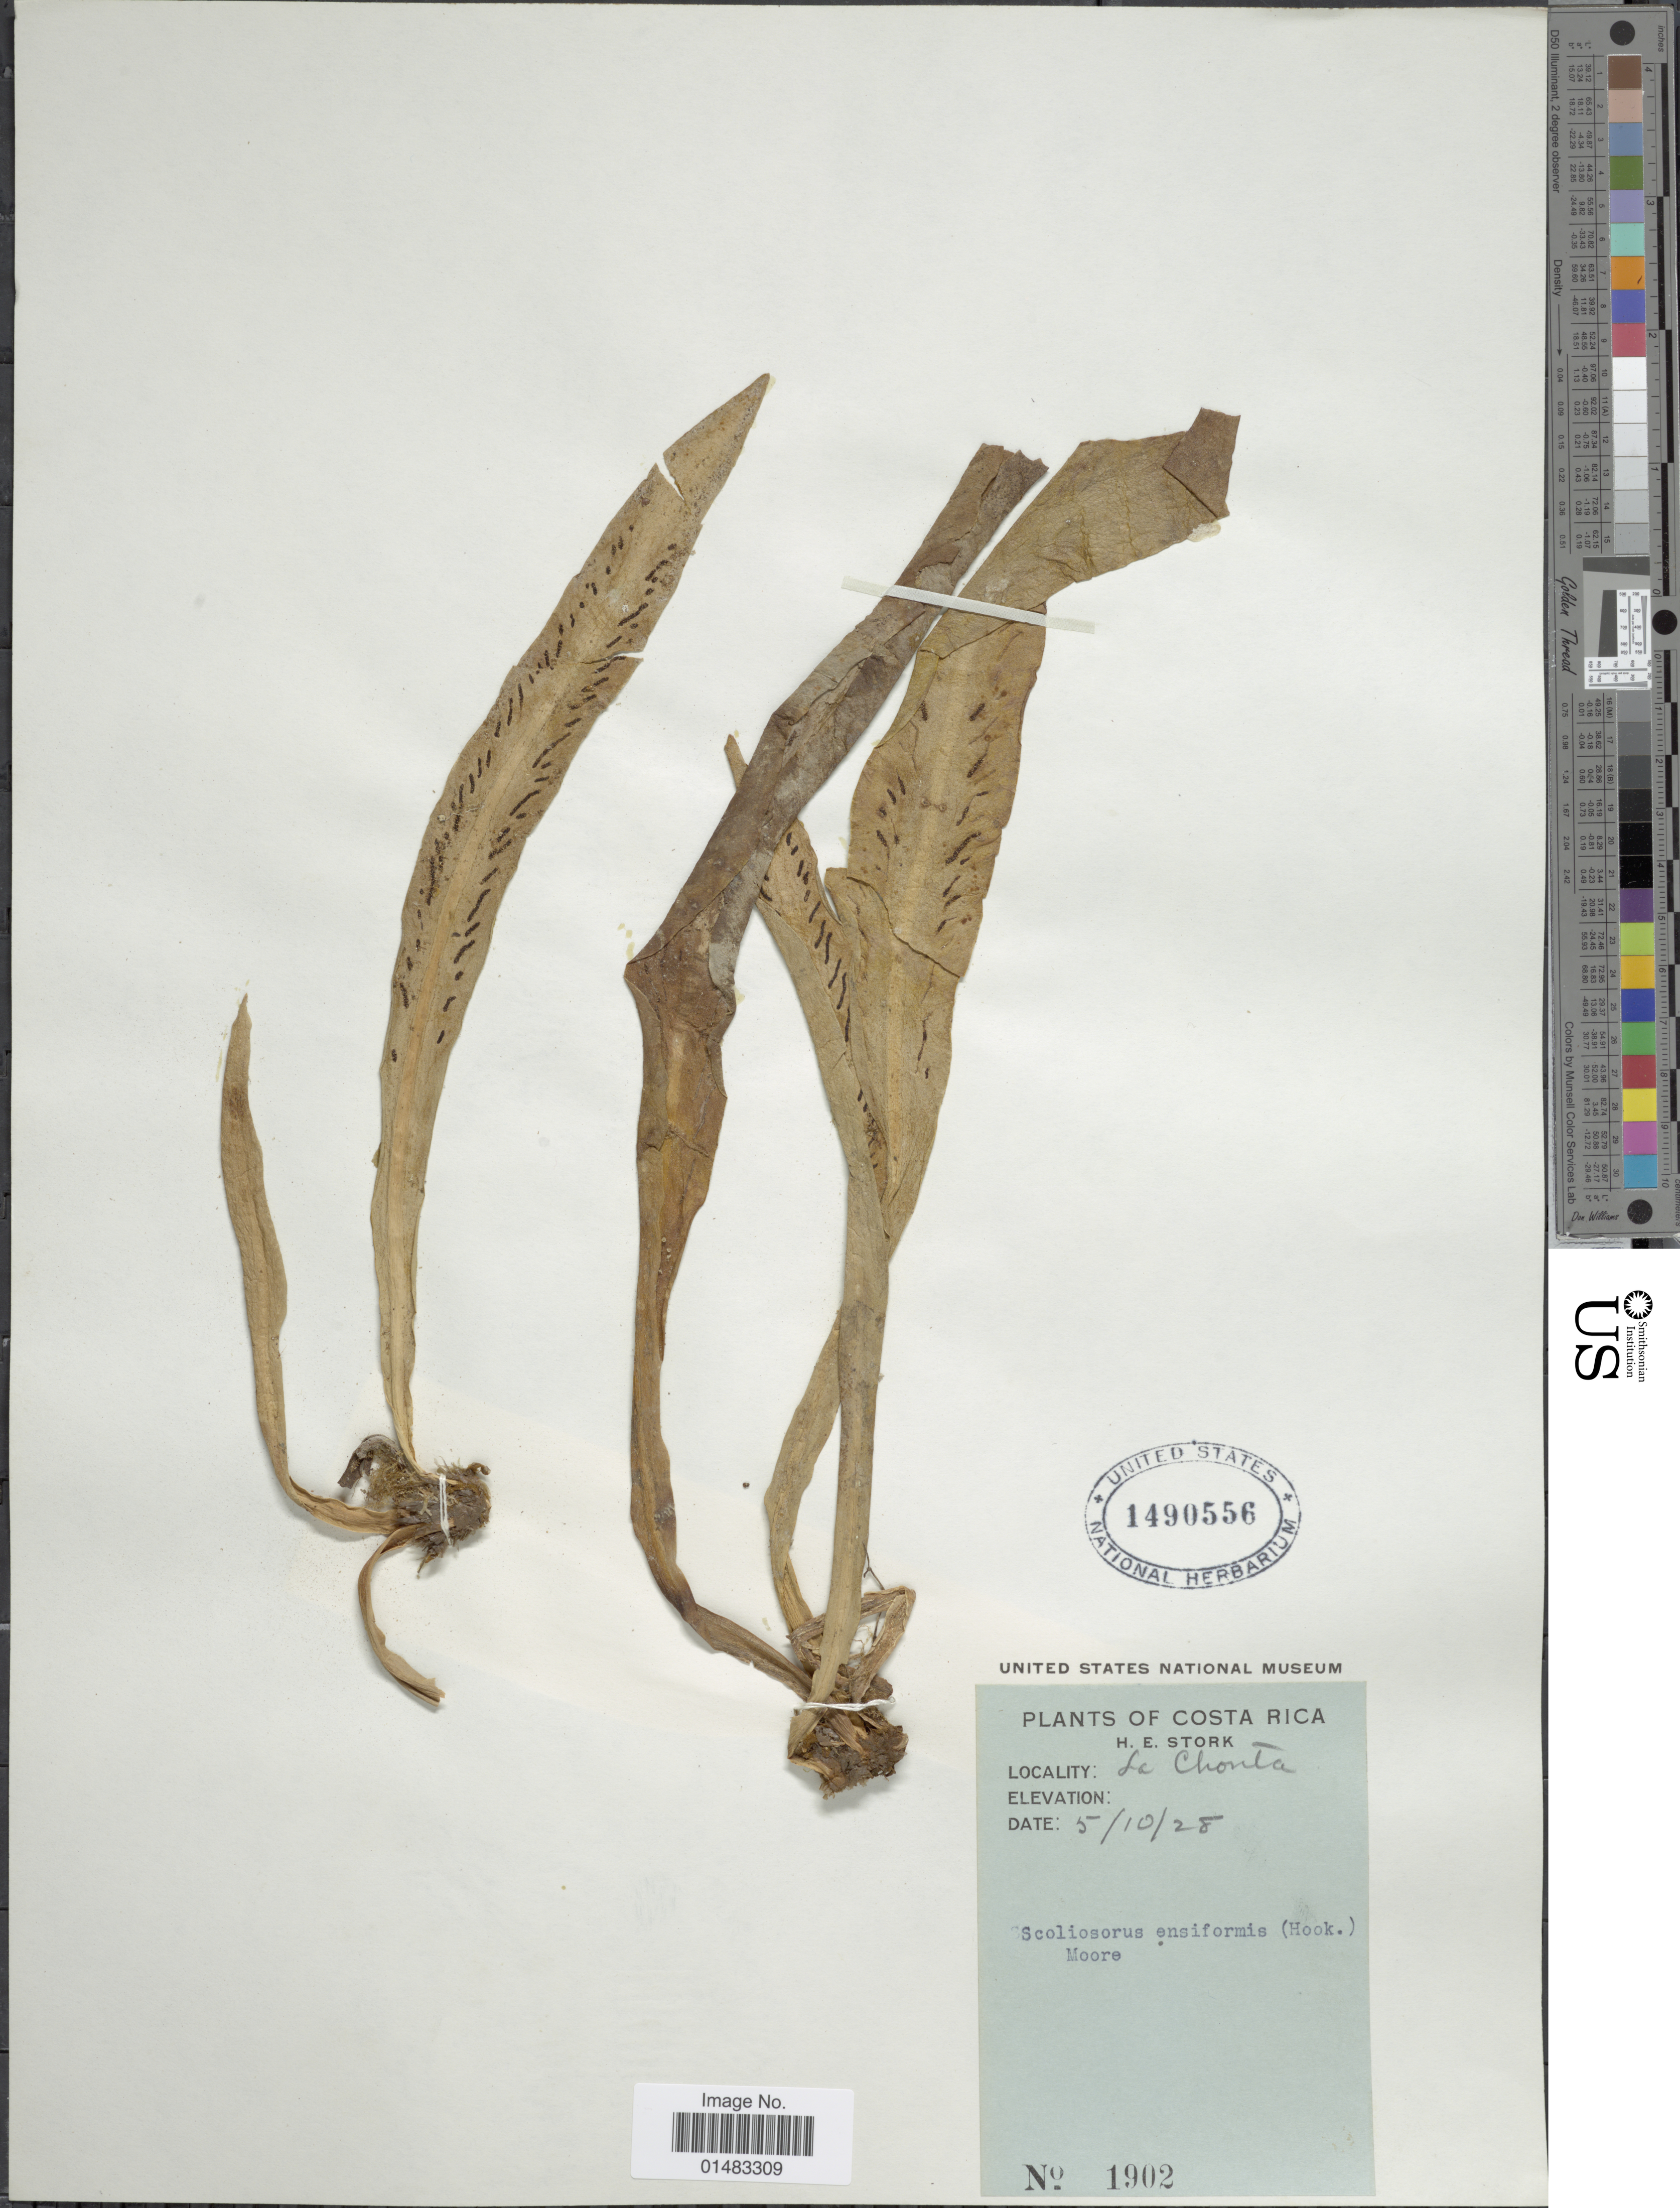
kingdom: Plantae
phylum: Tracheophyta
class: Polypodiopsida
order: Polypodiales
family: Pteridaceae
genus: Scoliosorus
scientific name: Scoliosorus ensiformis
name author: (Hook.) T. Moore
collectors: H. E. Stork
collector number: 1902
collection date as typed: Transcribed d/m/y: 5/10/28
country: Costa Rica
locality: Plants of Costa Rica, La Chonta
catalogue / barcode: US 1490556